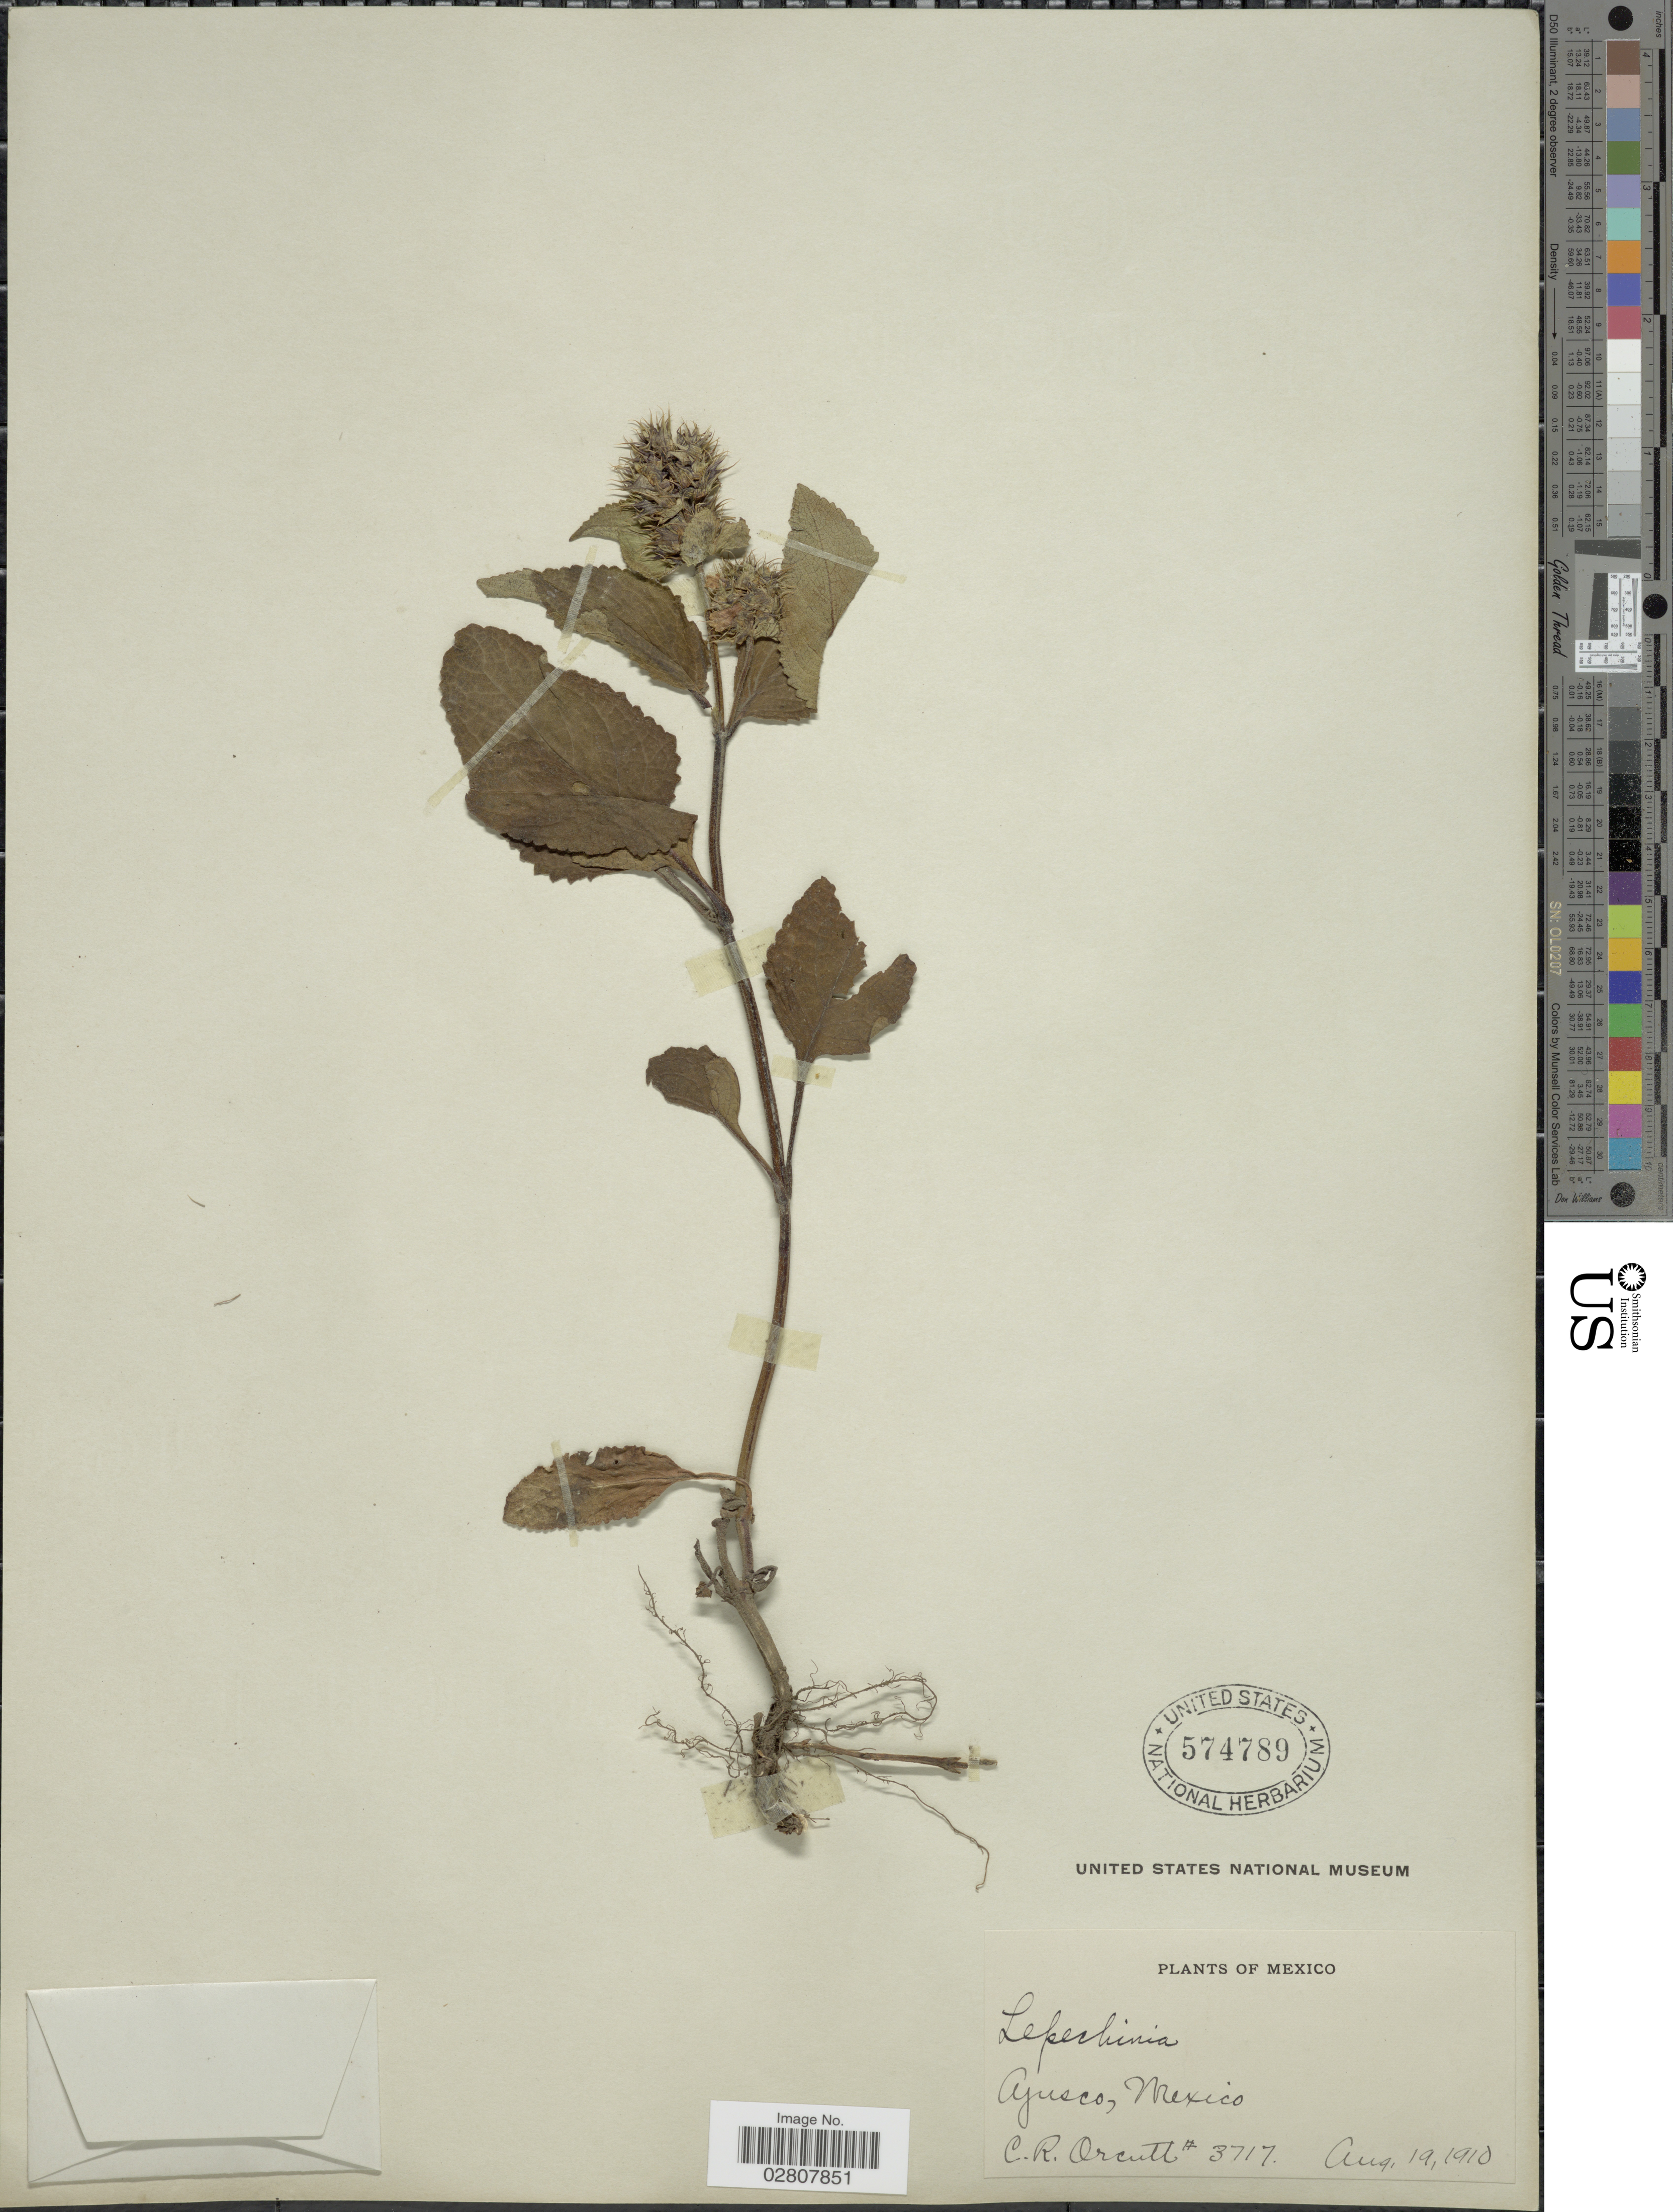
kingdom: Plantae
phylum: Tracheophyta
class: Magnoliopsida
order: Lamiales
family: Lamiaceae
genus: Lepechinia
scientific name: Lepechinia caulescens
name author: (Ortega) Epling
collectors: C. R. Orcutt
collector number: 3717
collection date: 1910-08-19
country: Mexico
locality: Ajusco.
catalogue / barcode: US 574789